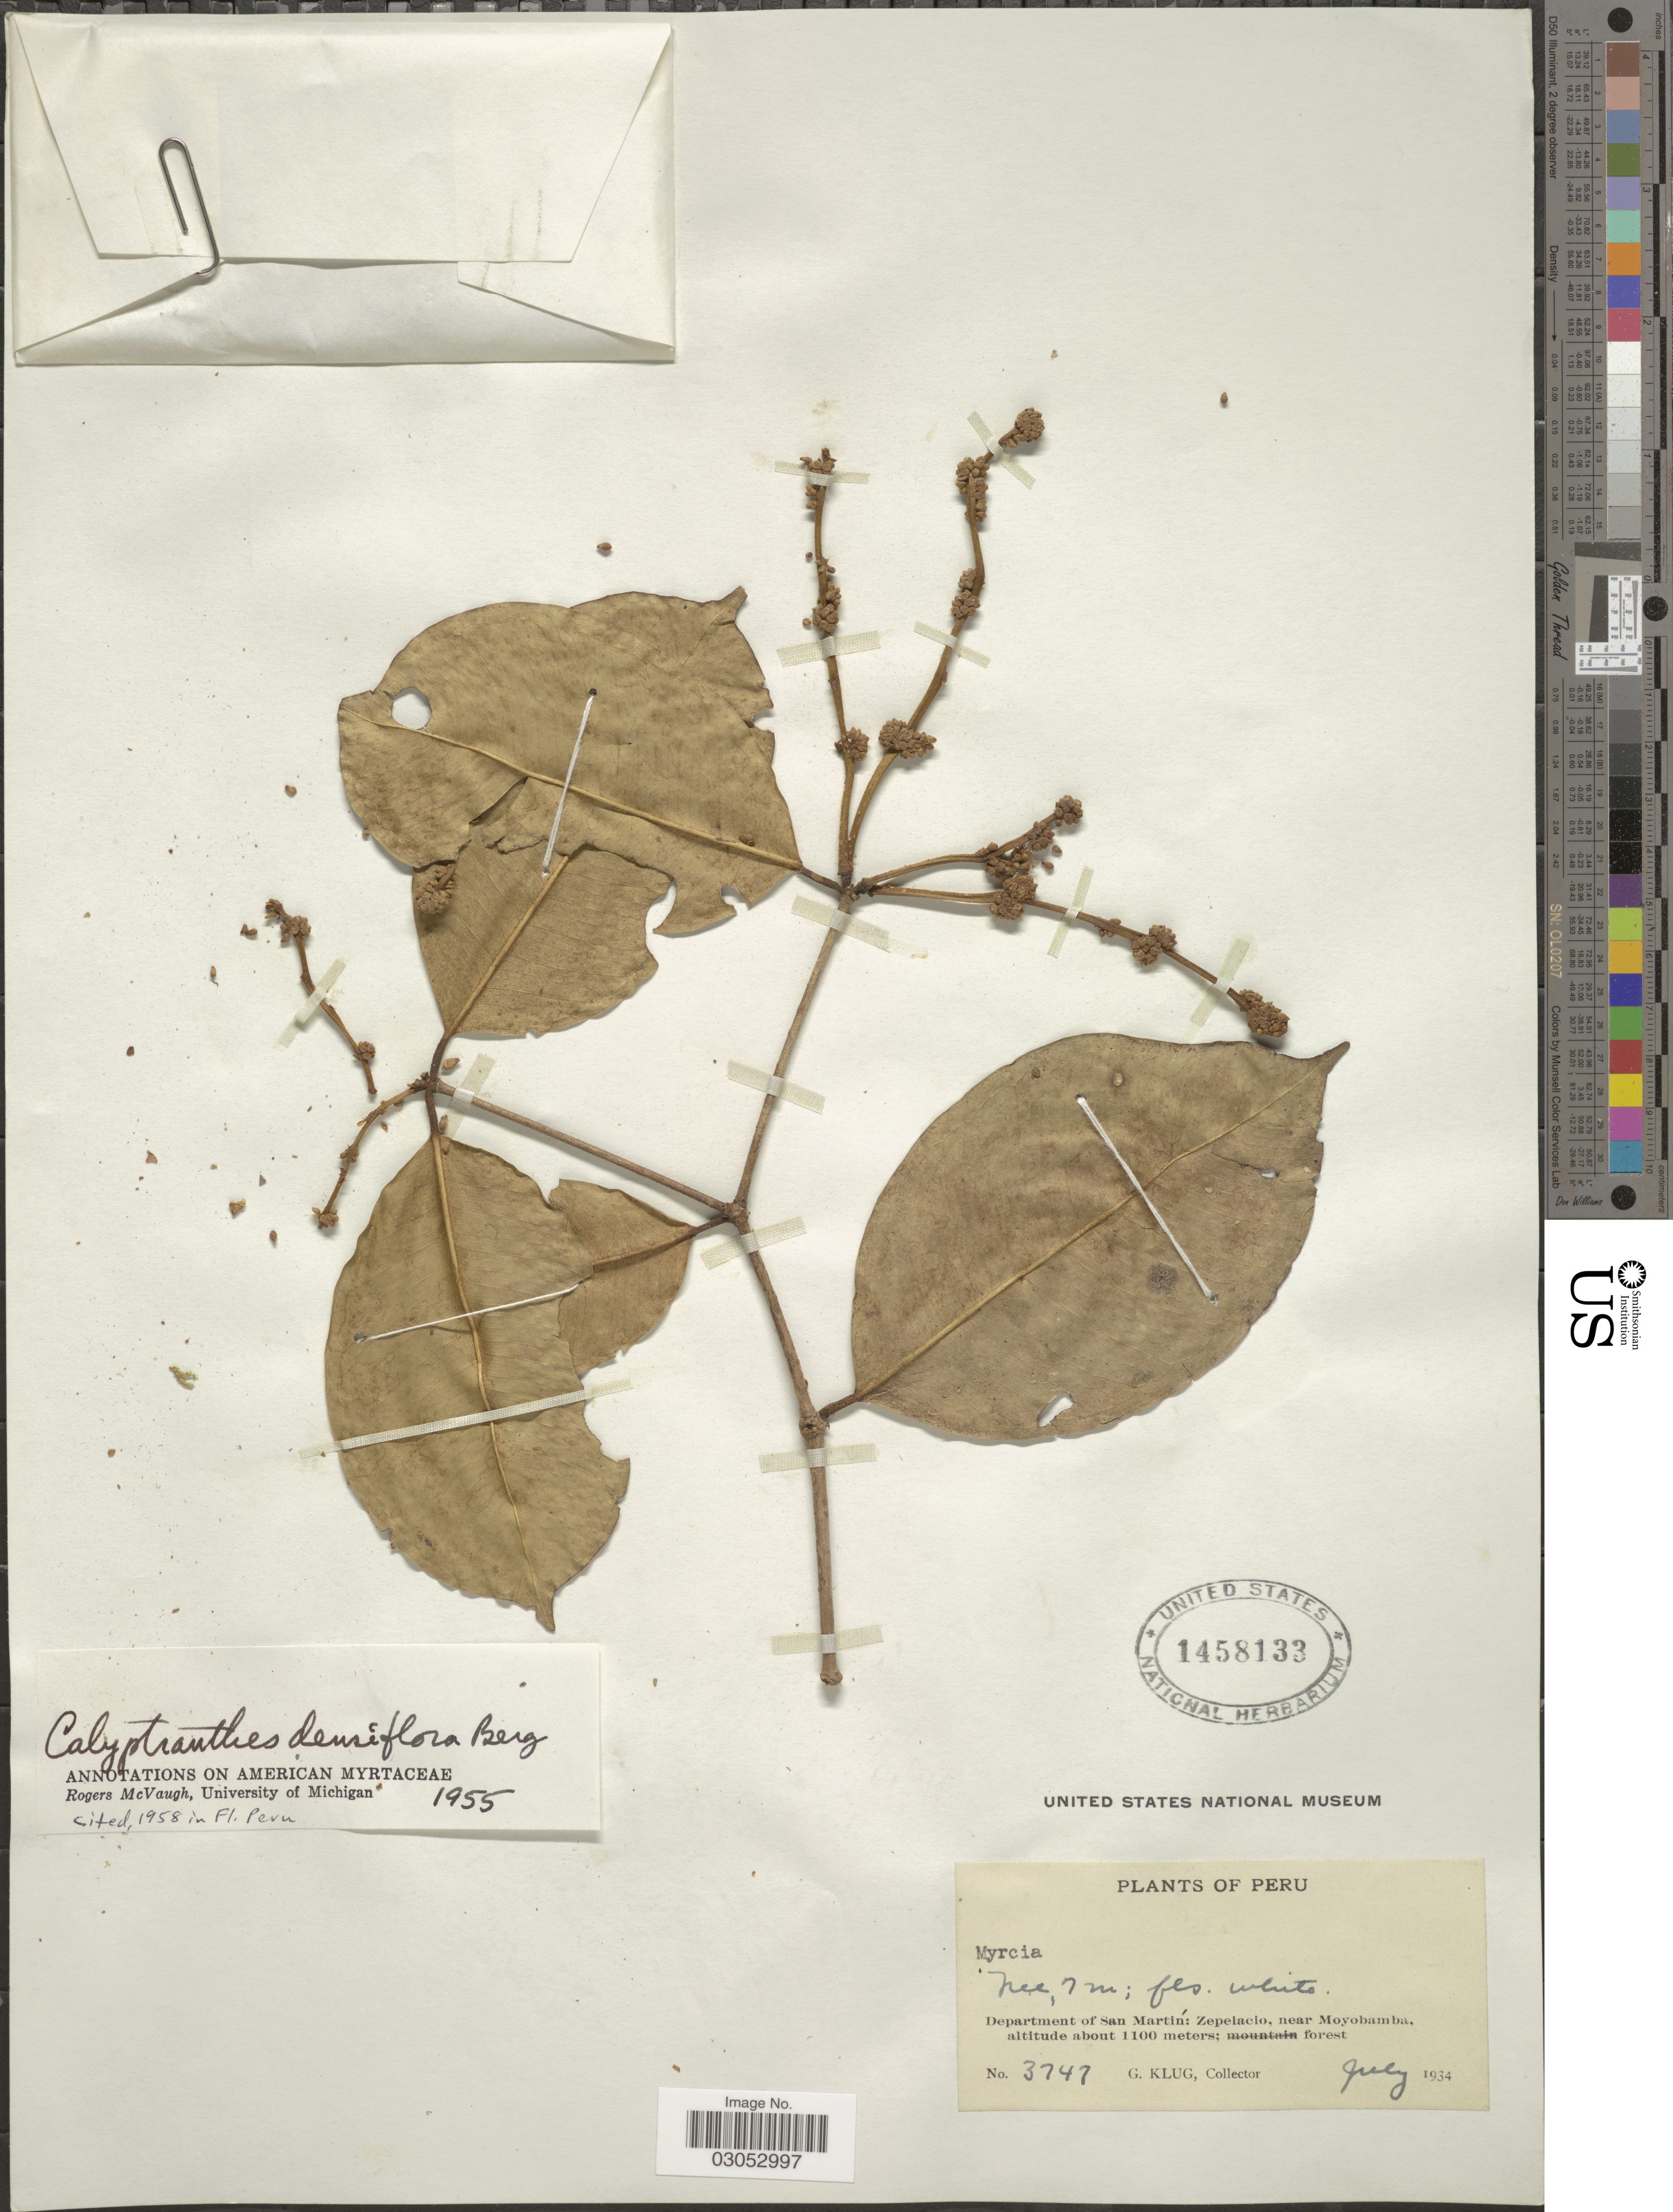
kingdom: Plantae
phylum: Tracheophyta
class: Magnoliopsida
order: Myrtales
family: Myrtaceae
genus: Myrcia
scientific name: Myrcia densiflora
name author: (Poepp. ex O. Berg) A.R. Lourenço & E. Lucas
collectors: G. Klug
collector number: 3747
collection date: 1934-07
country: Peru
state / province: San Martín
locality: Department of San Martín: Zepelacio, near Moyobamba.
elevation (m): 1100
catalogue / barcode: US 1458133